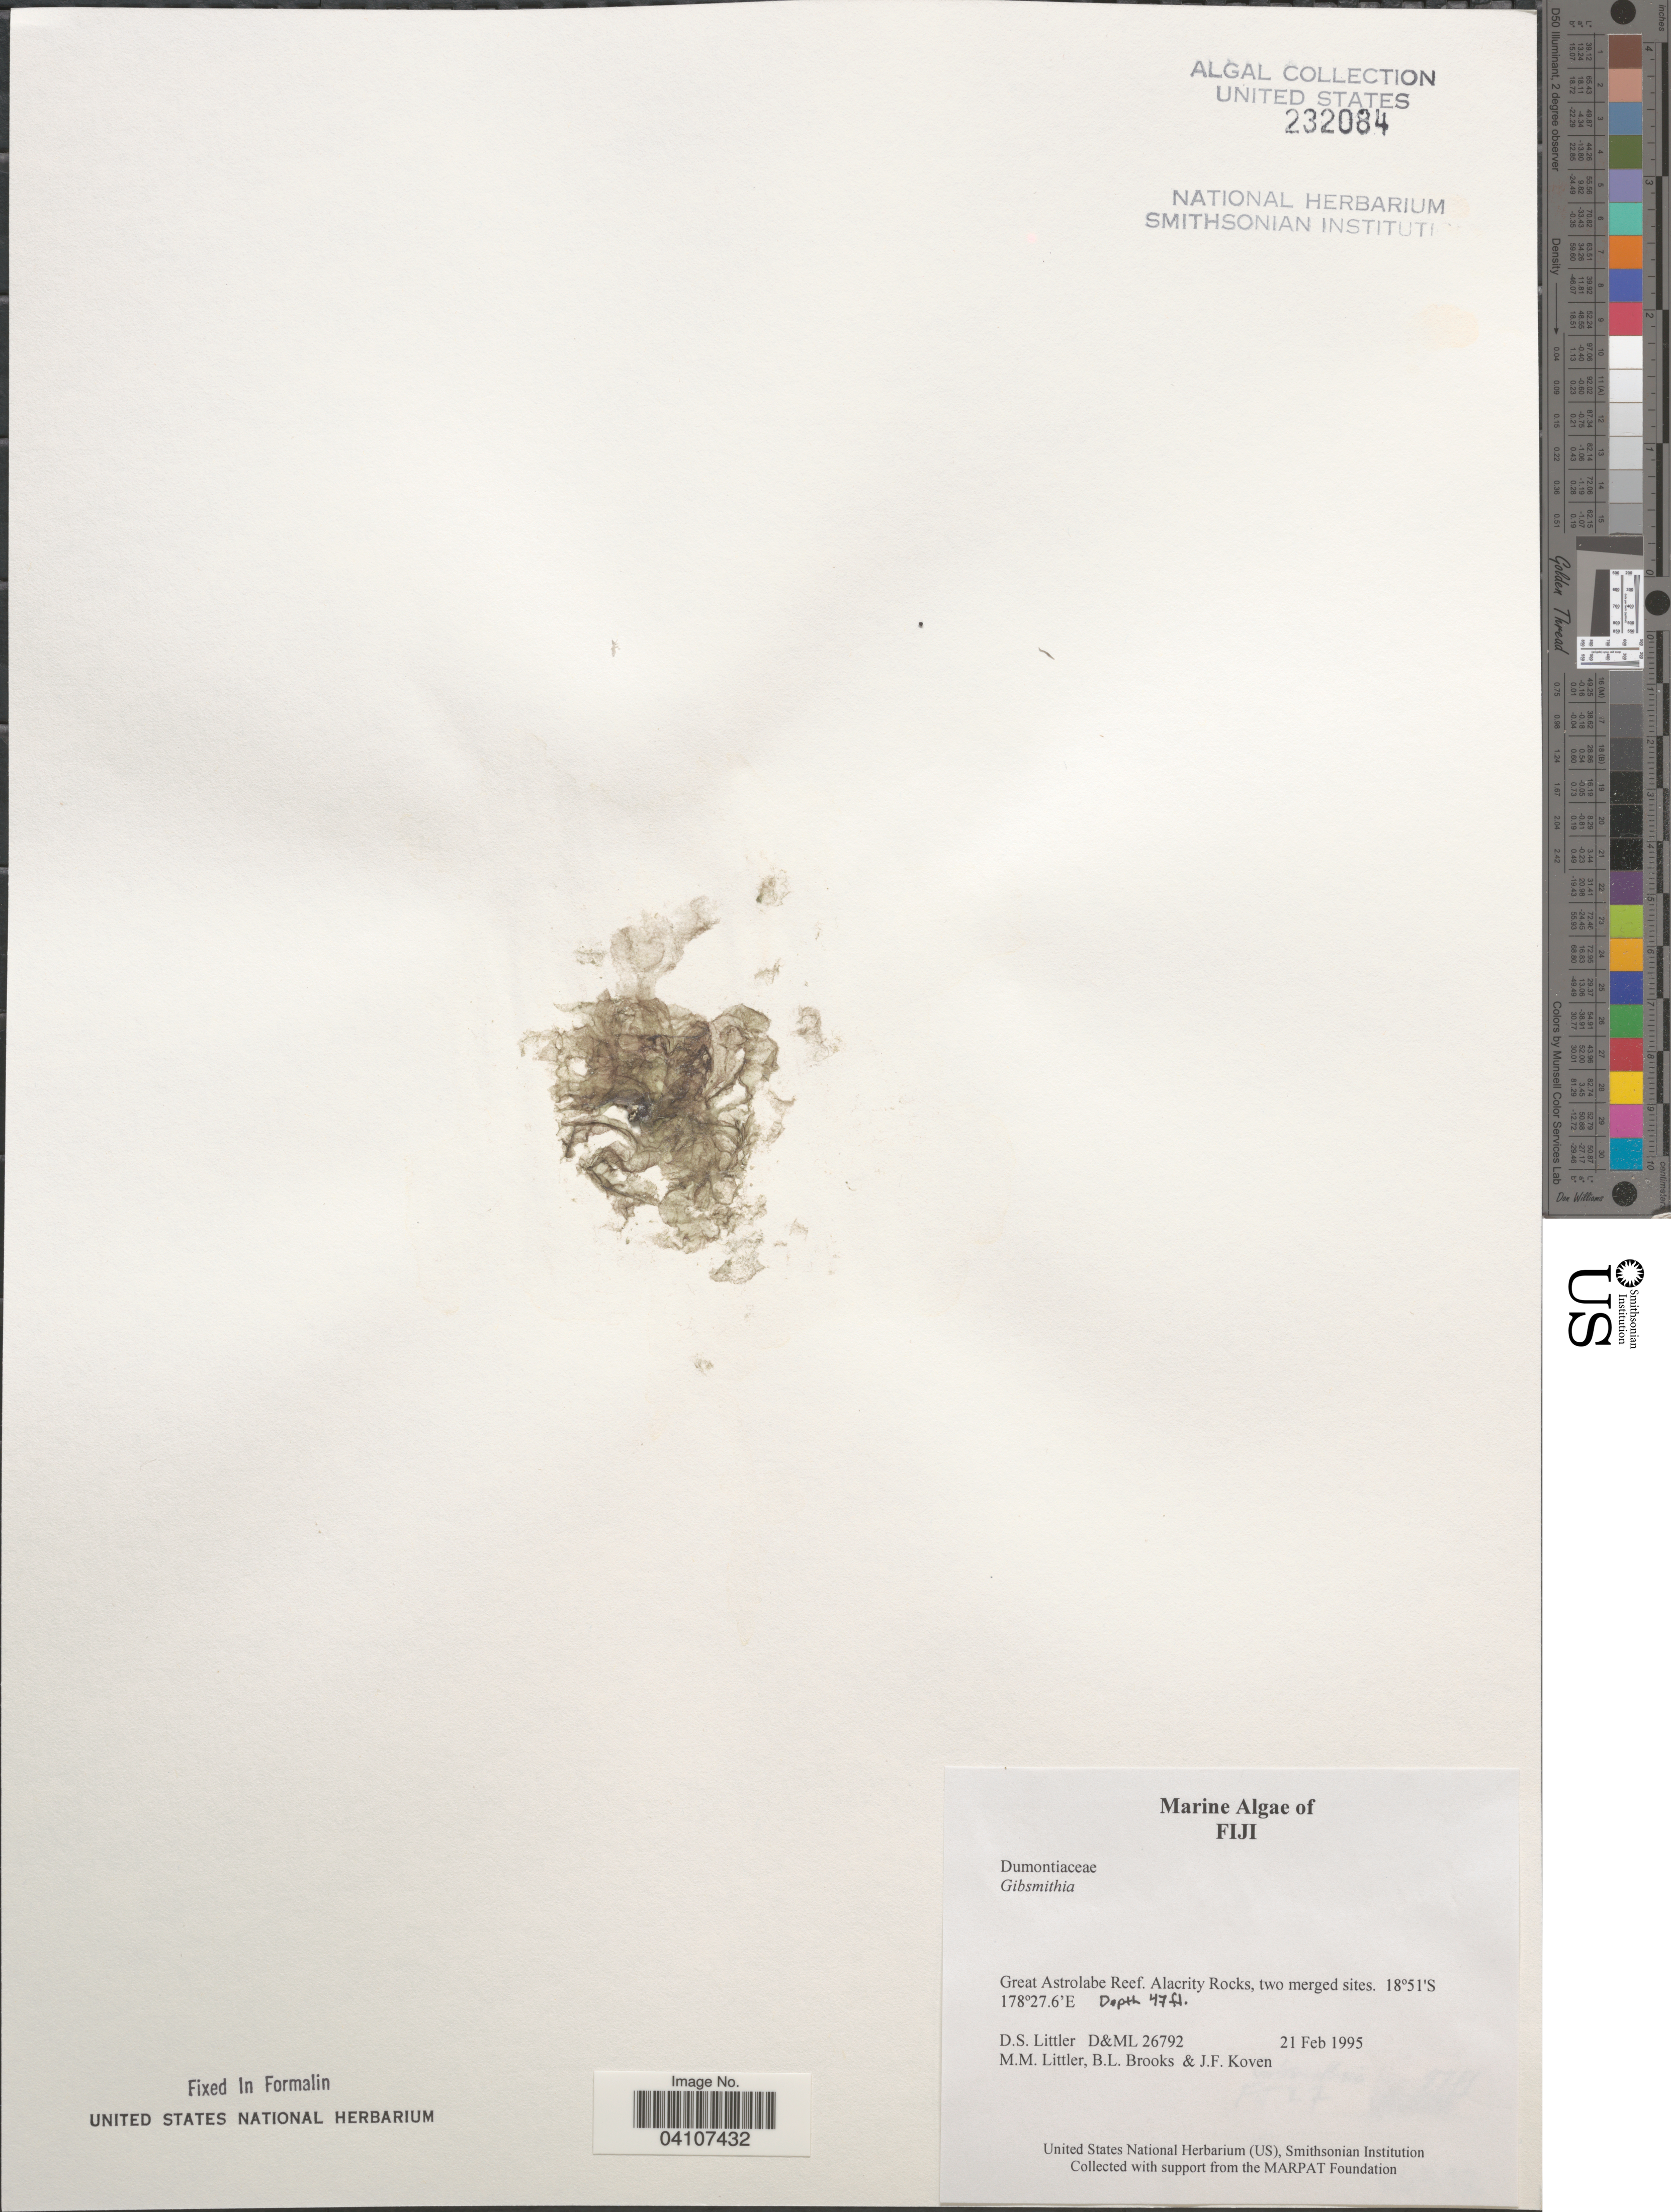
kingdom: Plantae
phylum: Rhodophyta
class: Florideophyceae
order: Gigartinales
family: Dumontiaceae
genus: Gibsmithia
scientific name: Gibsmithia sp.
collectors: D. S. Littler, B. Brooks & J. Koven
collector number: D&ML 26792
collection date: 1995-02-21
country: Fiji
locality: Great Astrolabe Reef. Alacrity Rocks, two merged sites.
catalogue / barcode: US 232084